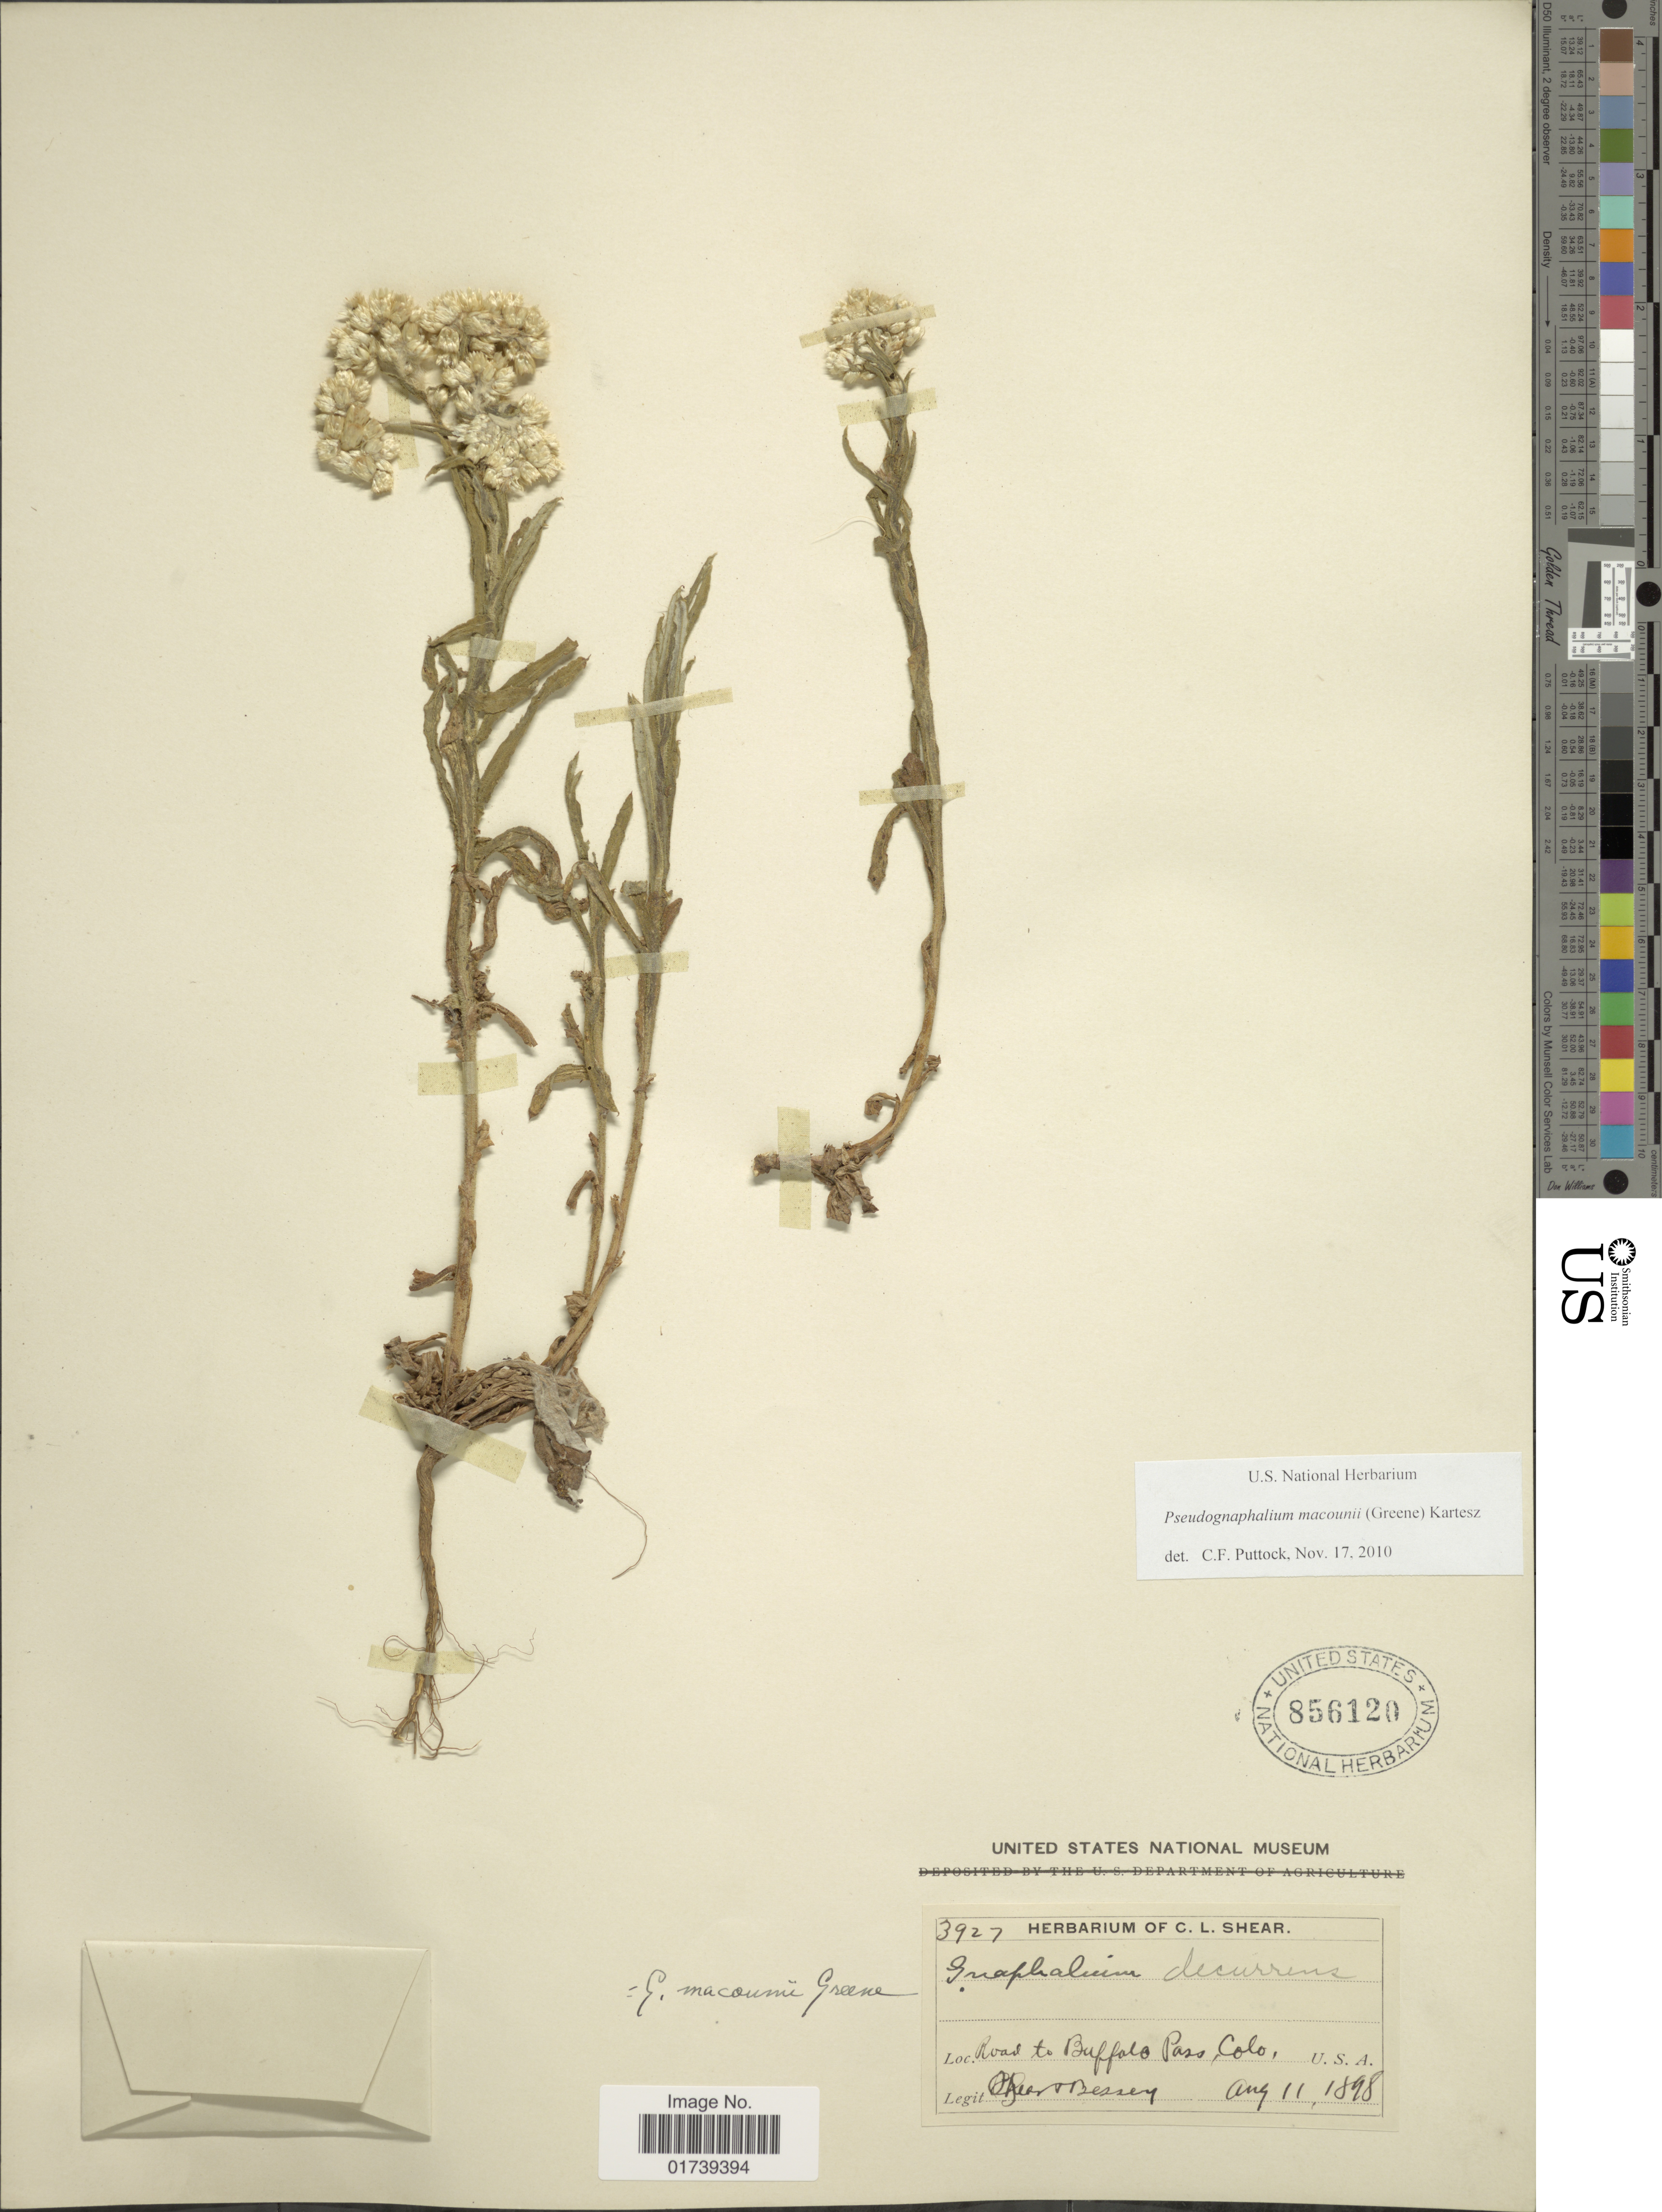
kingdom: Plantae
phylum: Tracheophyta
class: Magnoliopsida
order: Asterales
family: Asteraceae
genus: Pseudognaphalium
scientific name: Pseudognaphalium macounii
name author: (Greene) Kartesz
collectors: C. E. Bessey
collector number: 3927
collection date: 1898-08-11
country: United States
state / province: Colorado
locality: Road to Buffalo Pass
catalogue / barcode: US 856120